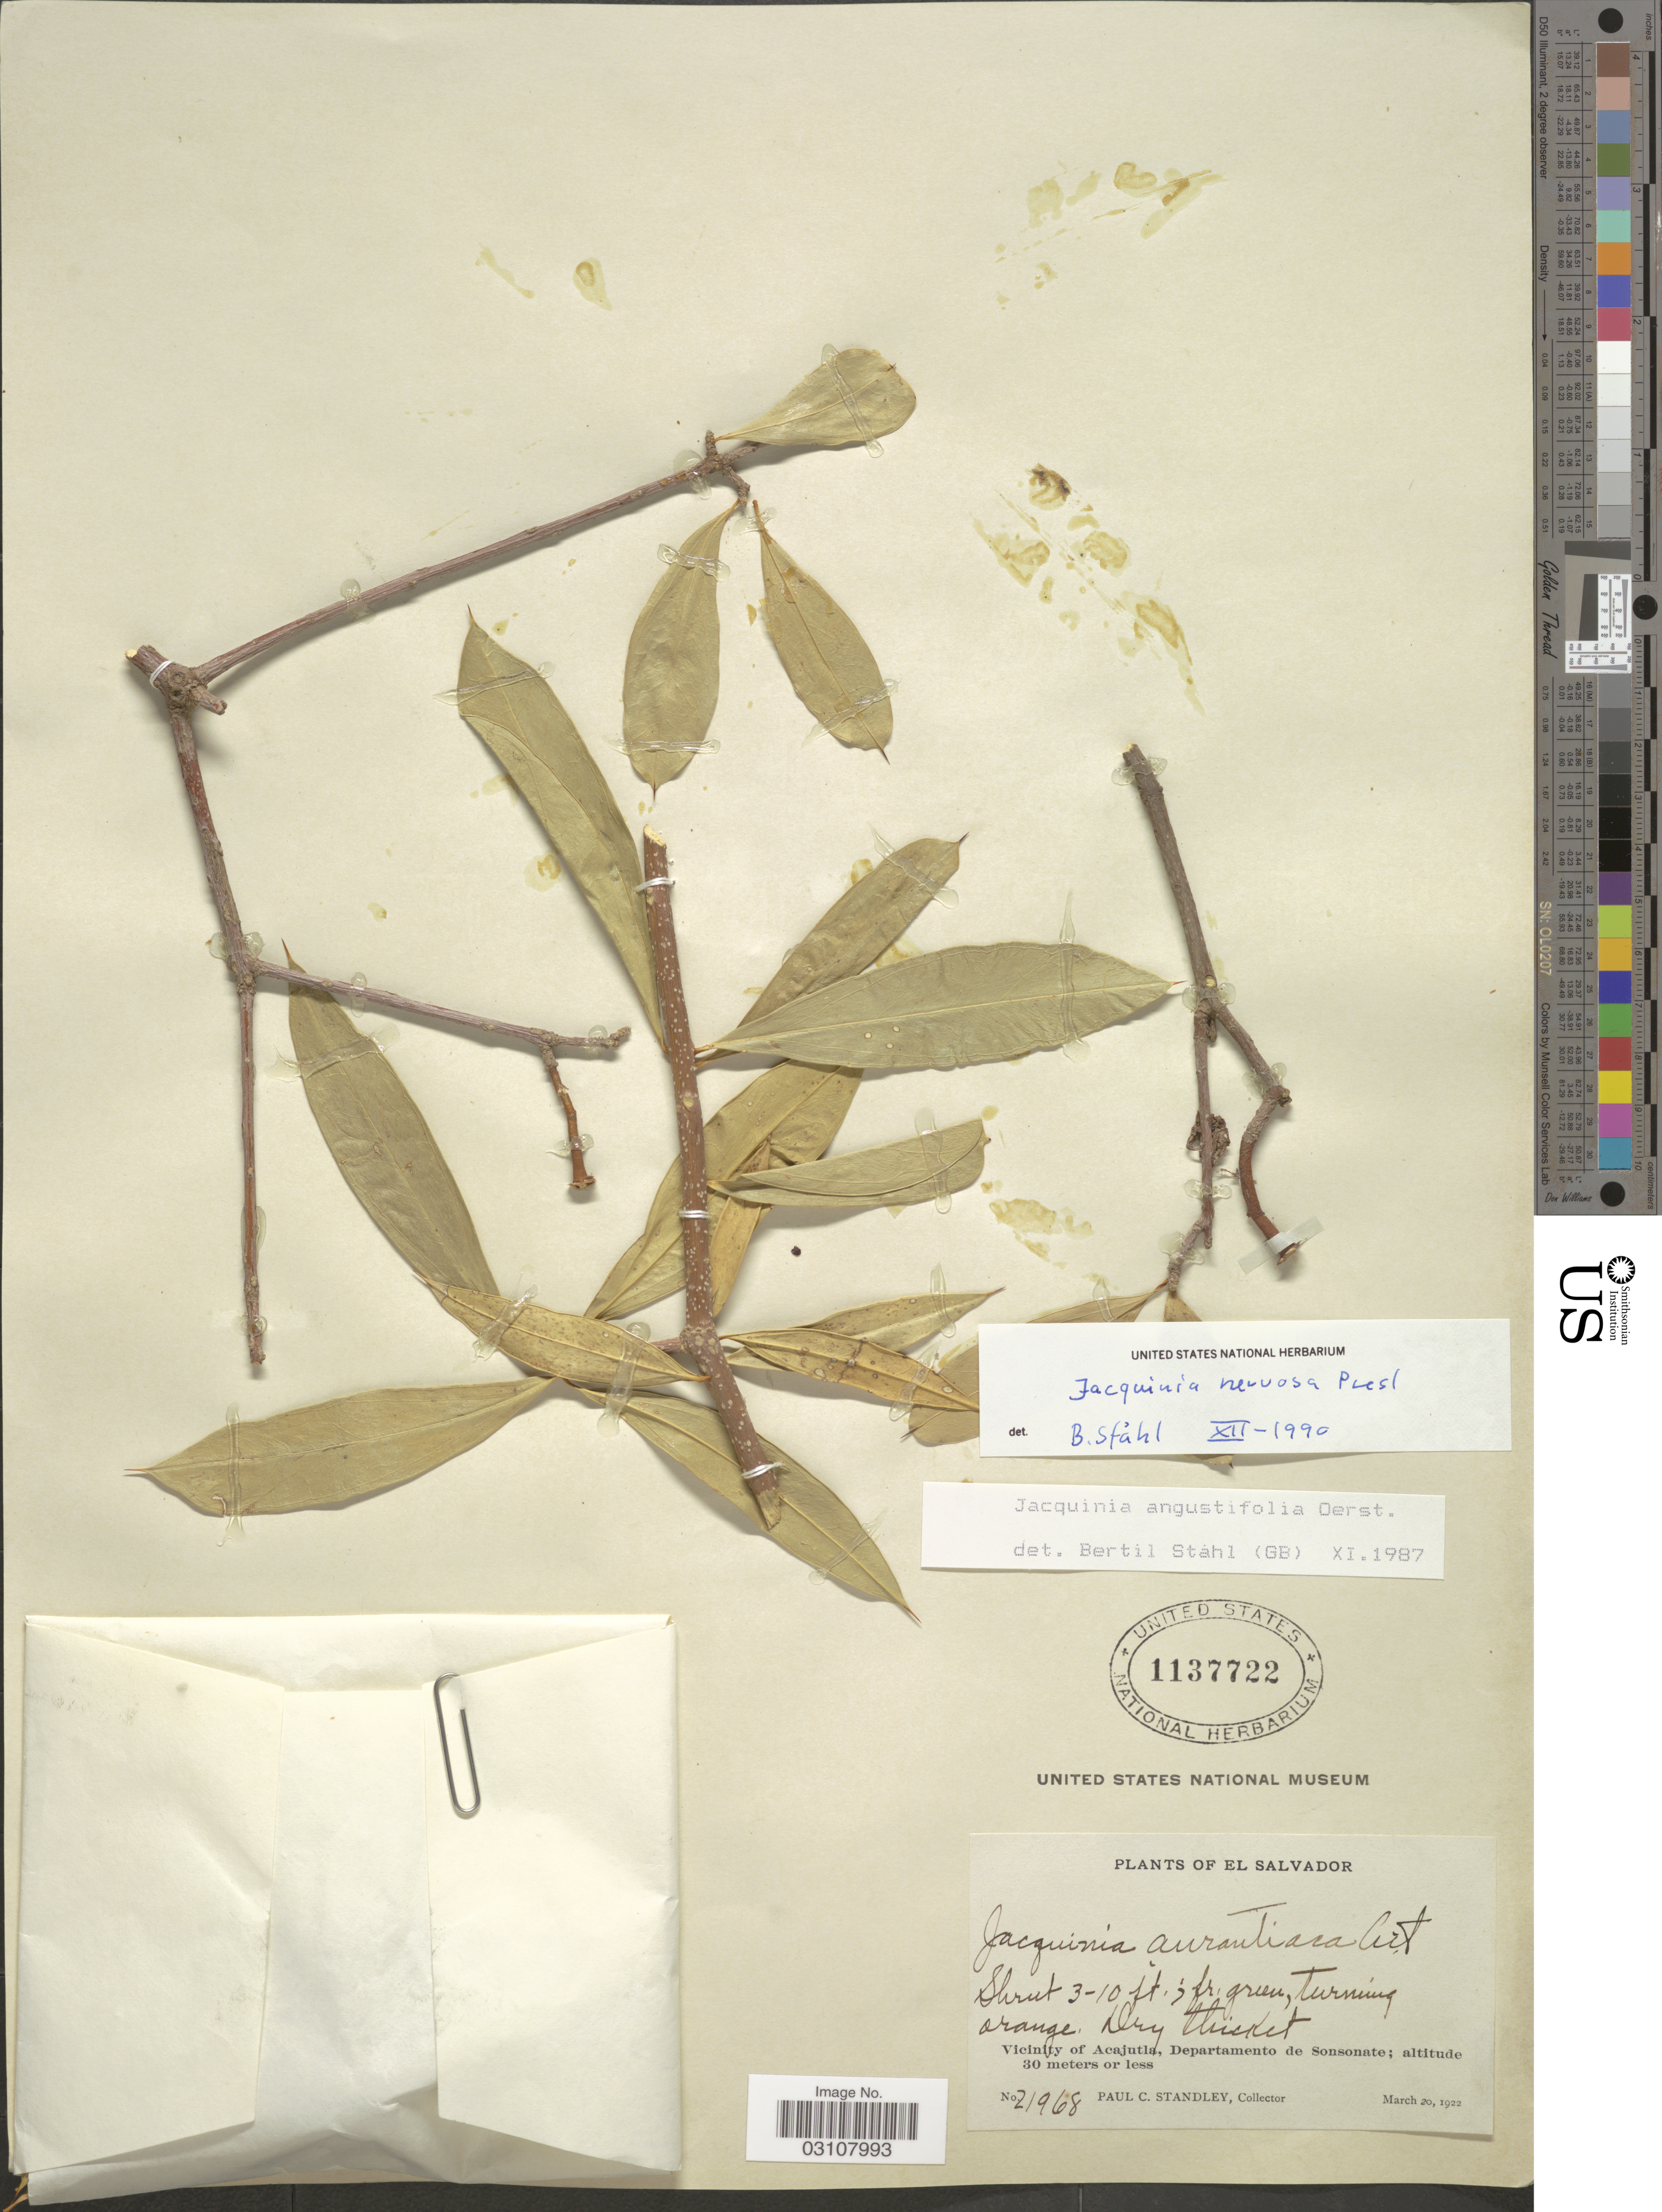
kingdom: Plantae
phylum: Tracheophyta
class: Magnoliopsida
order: Ericales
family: Primulaceae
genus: Jacquinia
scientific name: Jacquinia nervosa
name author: C. Presl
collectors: P. C. Standley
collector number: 21968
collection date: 1922-03-20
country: El Salvador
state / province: Sonsonate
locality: Vicinity of Acajutla, Departamento de Sonsonate.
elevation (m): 30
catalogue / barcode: US 1137722